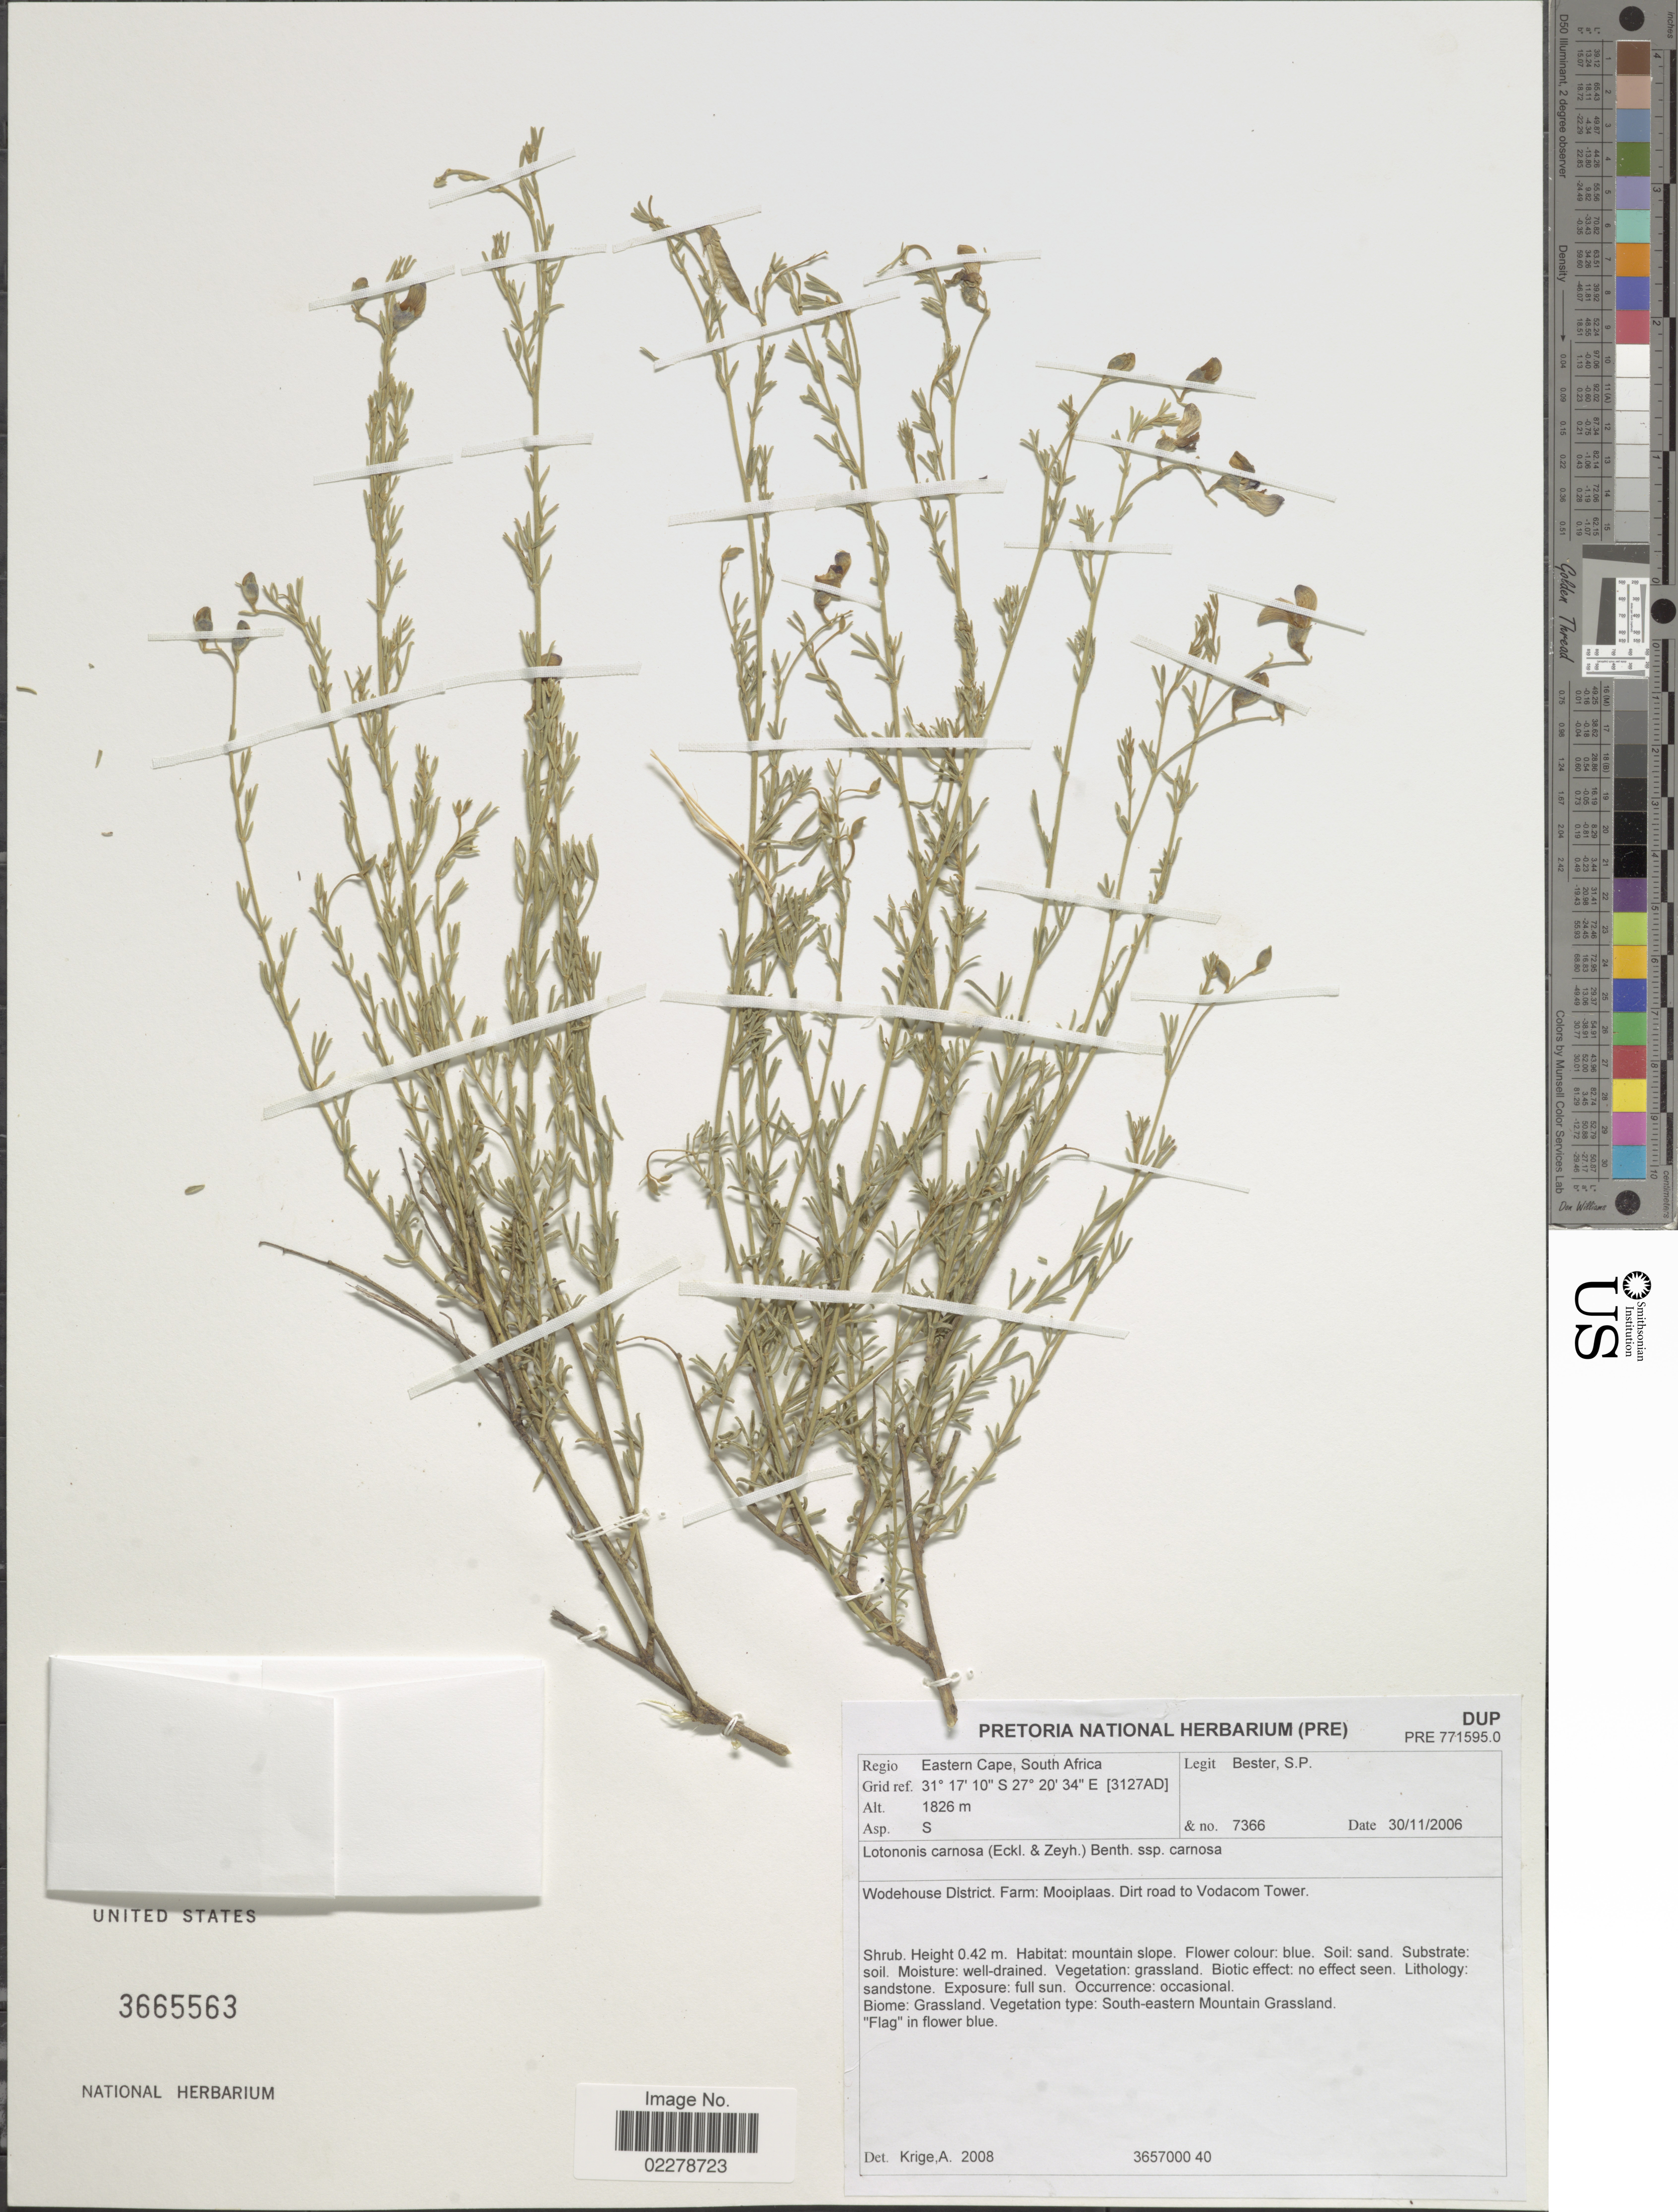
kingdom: Plantae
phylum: Tracheophyta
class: Magnoliopsida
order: Fabales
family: Fabaceae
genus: Lotononis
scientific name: Lotononis carnosa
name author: Benth.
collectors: S. Bester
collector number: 7366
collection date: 2006-11-30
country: South Africa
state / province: Eastern Cape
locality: Wodehouse District. Farm: Mooiplaats. Dirt road to Vodacom Tower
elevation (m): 1826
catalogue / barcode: US 3665563